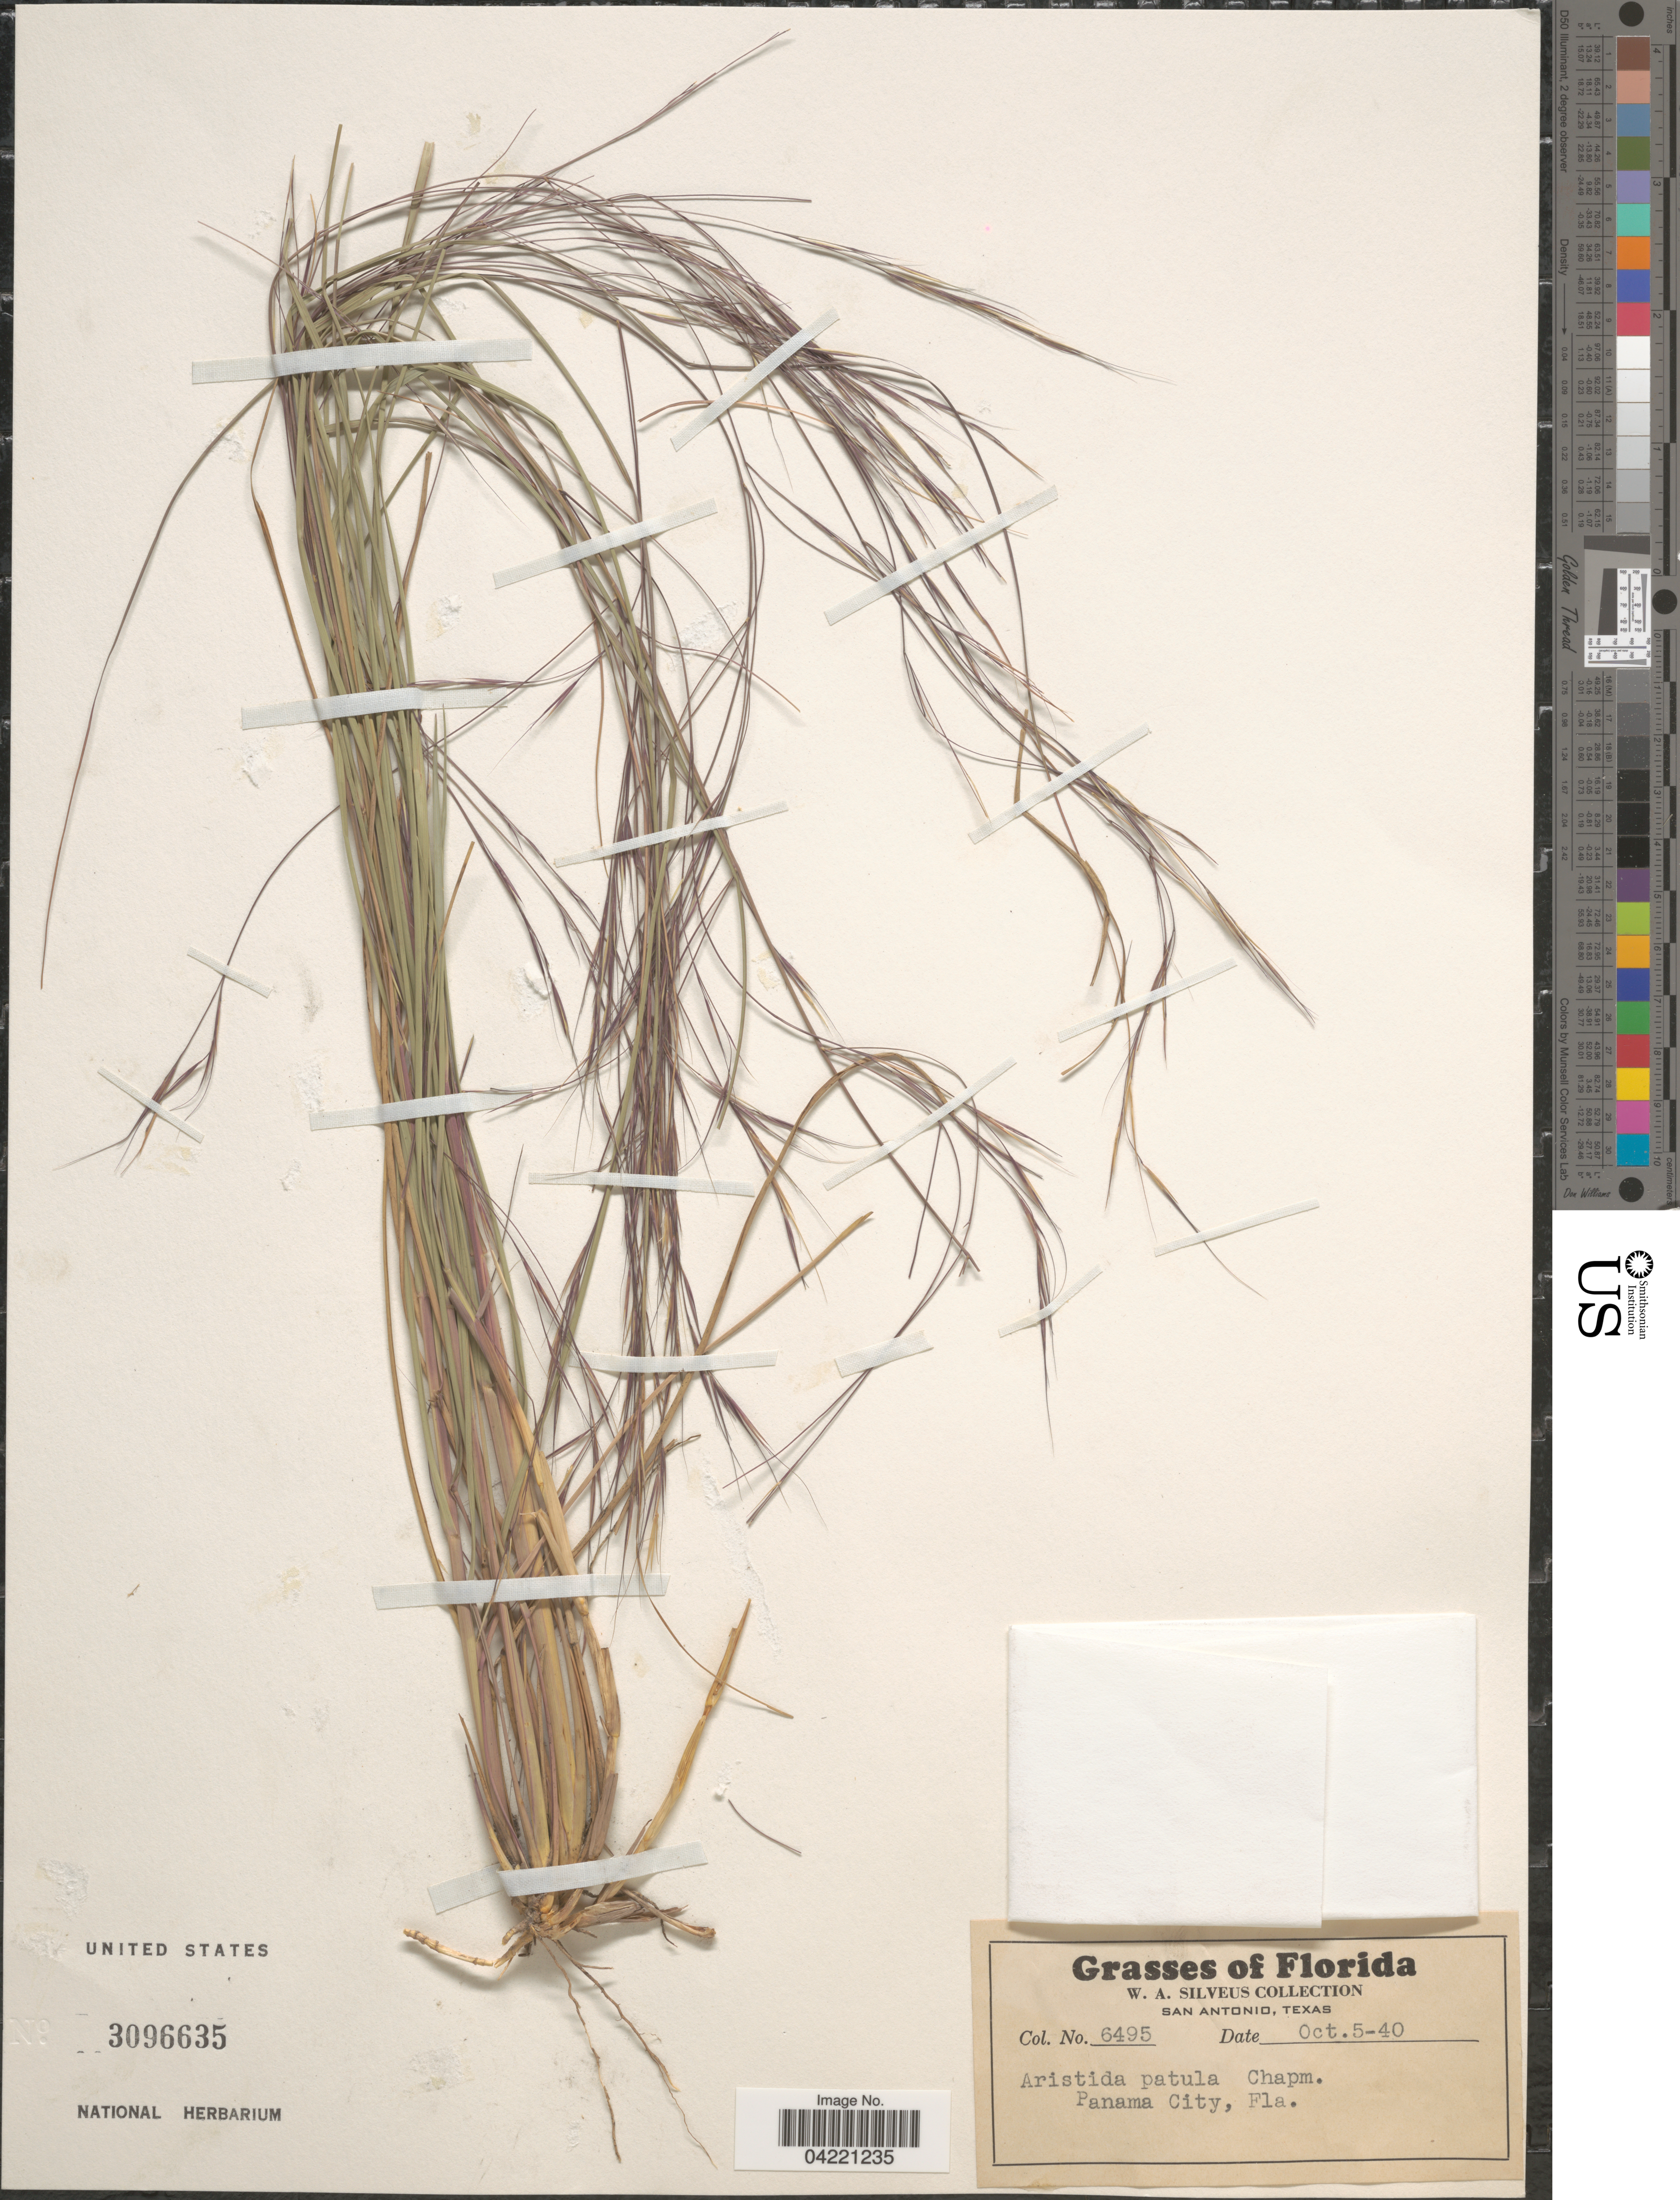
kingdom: Plantae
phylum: Tracheophyta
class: Liliopsida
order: Poales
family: Poaceae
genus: Aristida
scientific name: Aristida patula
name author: Chapm. ex Nash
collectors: W. Silveus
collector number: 6495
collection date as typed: Transcribed d/m/y: 5/10/40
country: United States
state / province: Florida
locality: Panama City.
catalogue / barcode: US 3096635